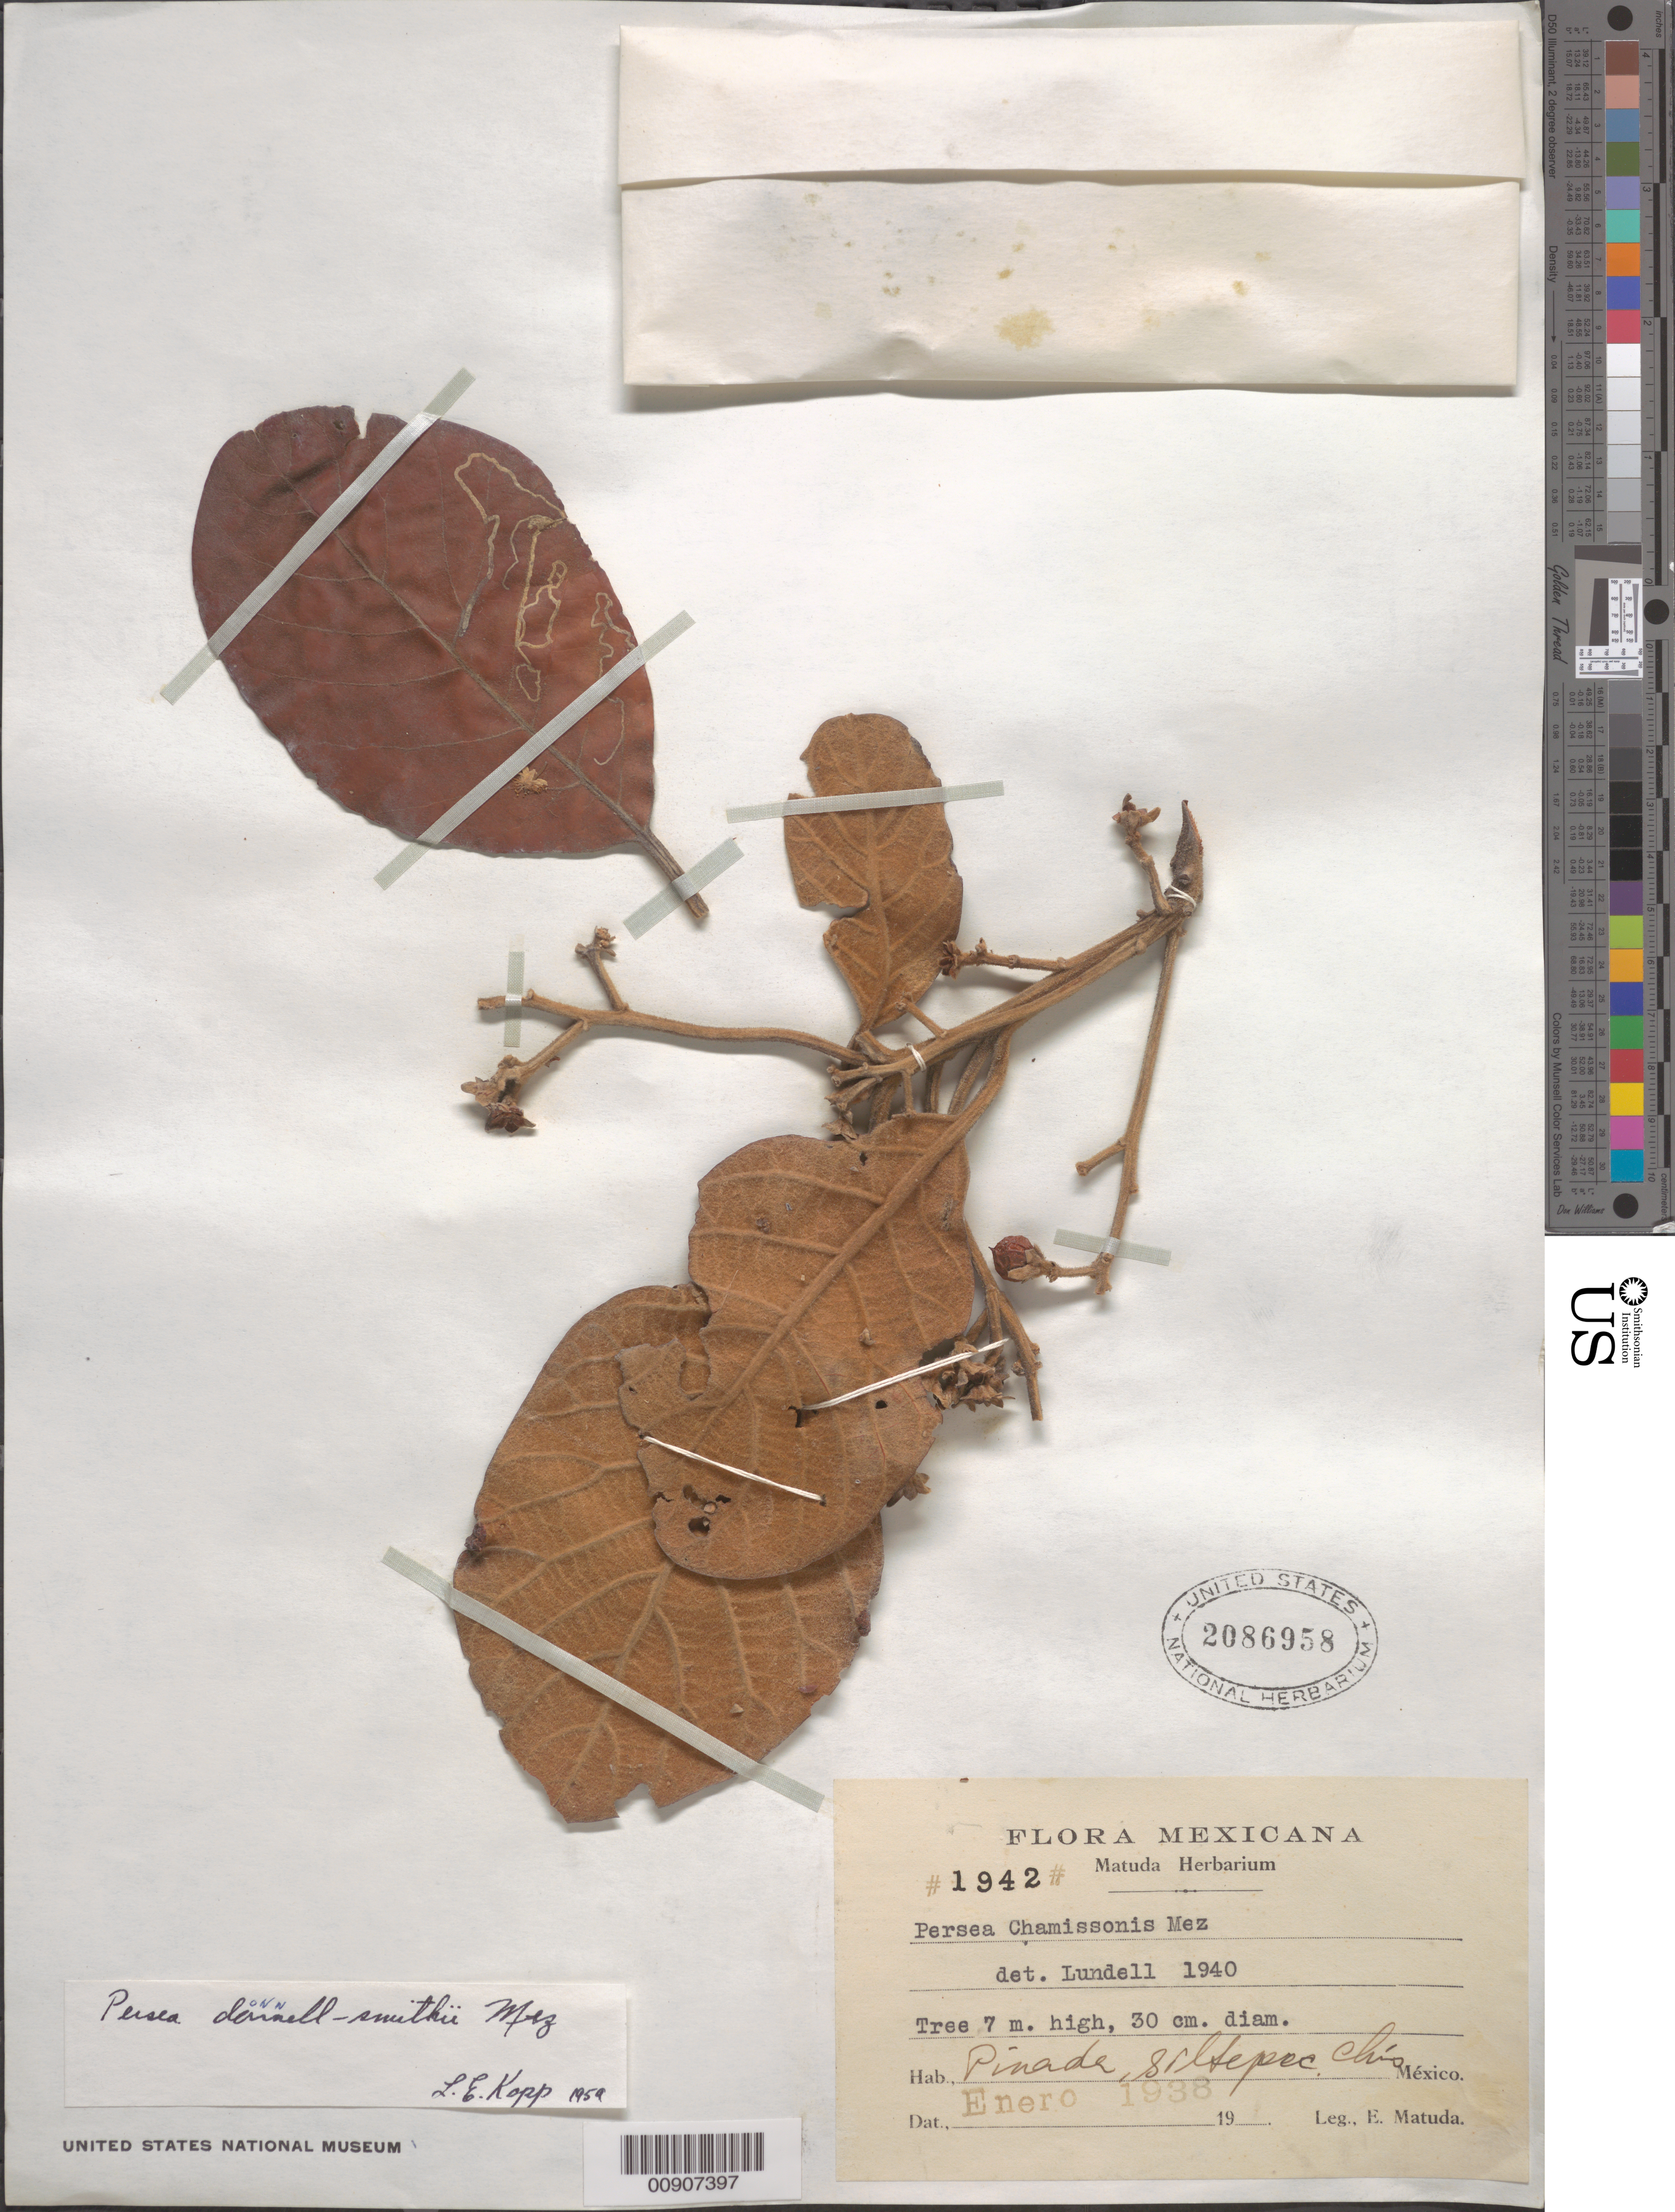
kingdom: Plantae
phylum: Tracheophyta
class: Magnoliopsida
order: Laurales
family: Lauraceae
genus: Persea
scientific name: Persea donnell-smithii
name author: Mez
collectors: E. Matuda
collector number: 1942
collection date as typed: Jan 1938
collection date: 1938-01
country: Mexico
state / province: Chiapas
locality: Pinada, Siltepec, Chiapas.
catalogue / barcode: US 2086958